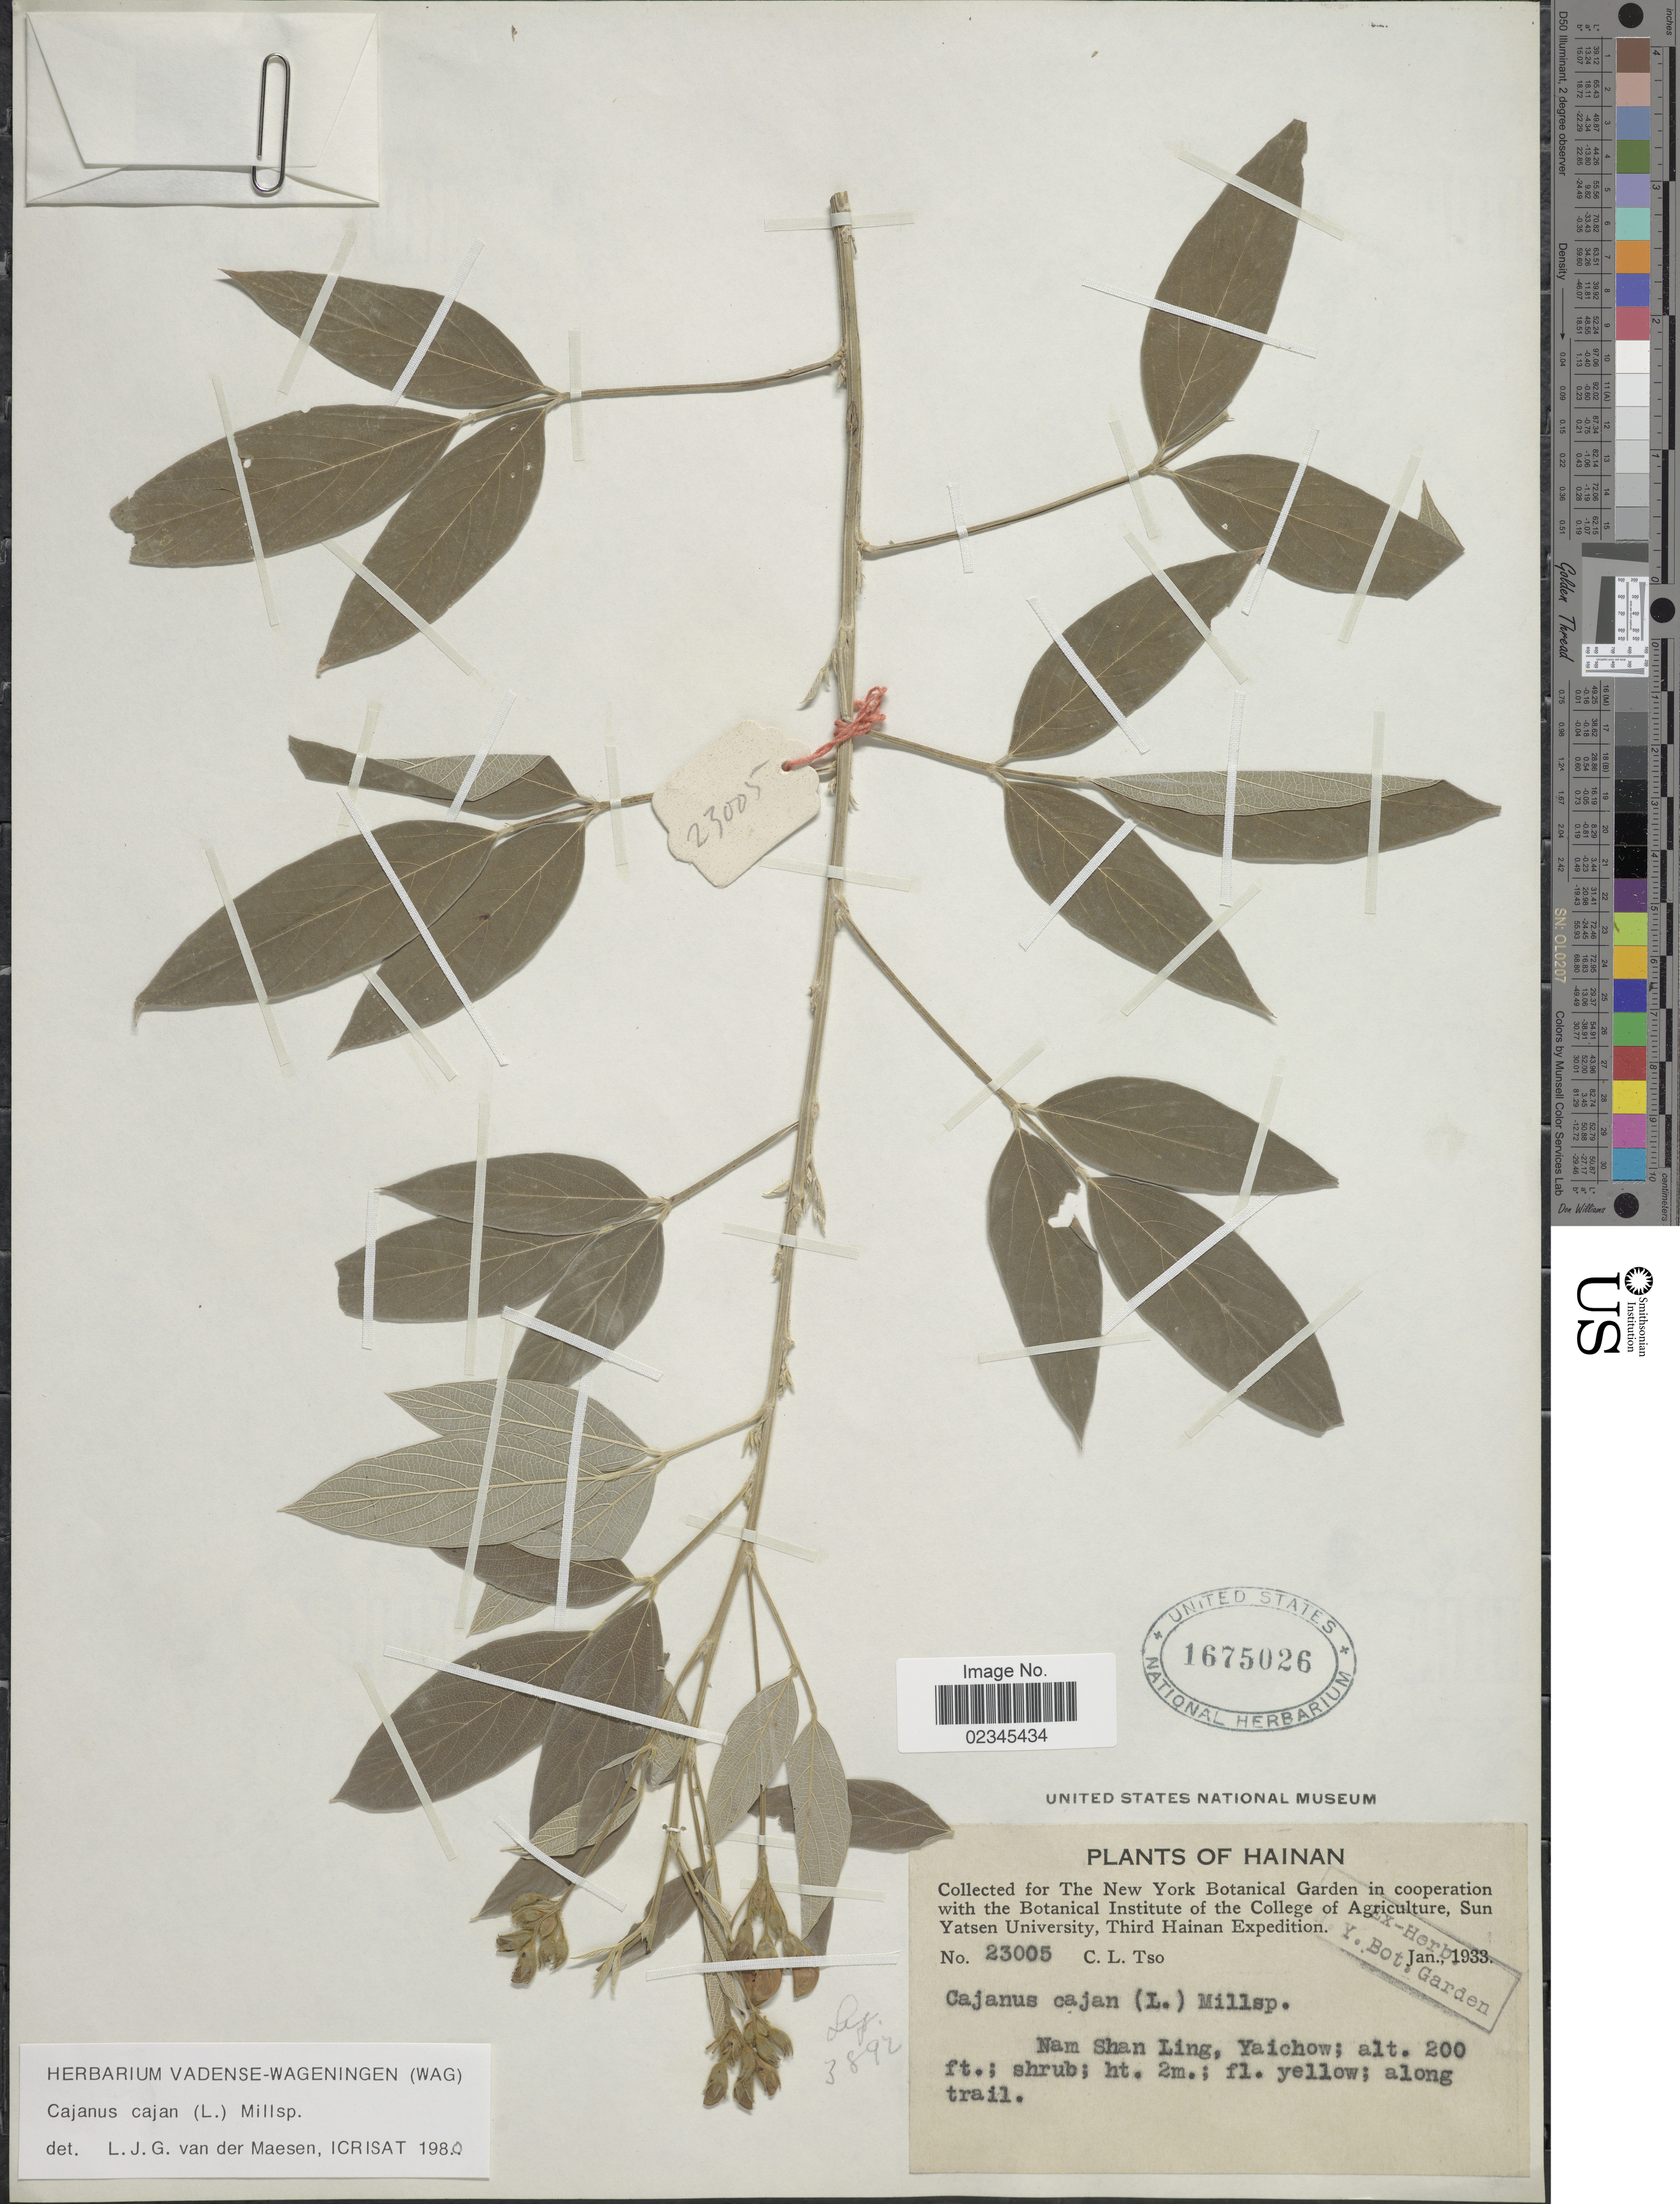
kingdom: Plantae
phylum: Tracheophyta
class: Magnoliopsida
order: Fabales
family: Fabaceae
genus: Cajanus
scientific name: Cajanus cajan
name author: (L.) Huth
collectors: C. Tso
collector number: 23005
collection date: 1933-01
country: China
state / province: Hainan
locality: Nam Shan Ling, Yaichow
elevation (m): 61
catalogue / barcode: US 1675026